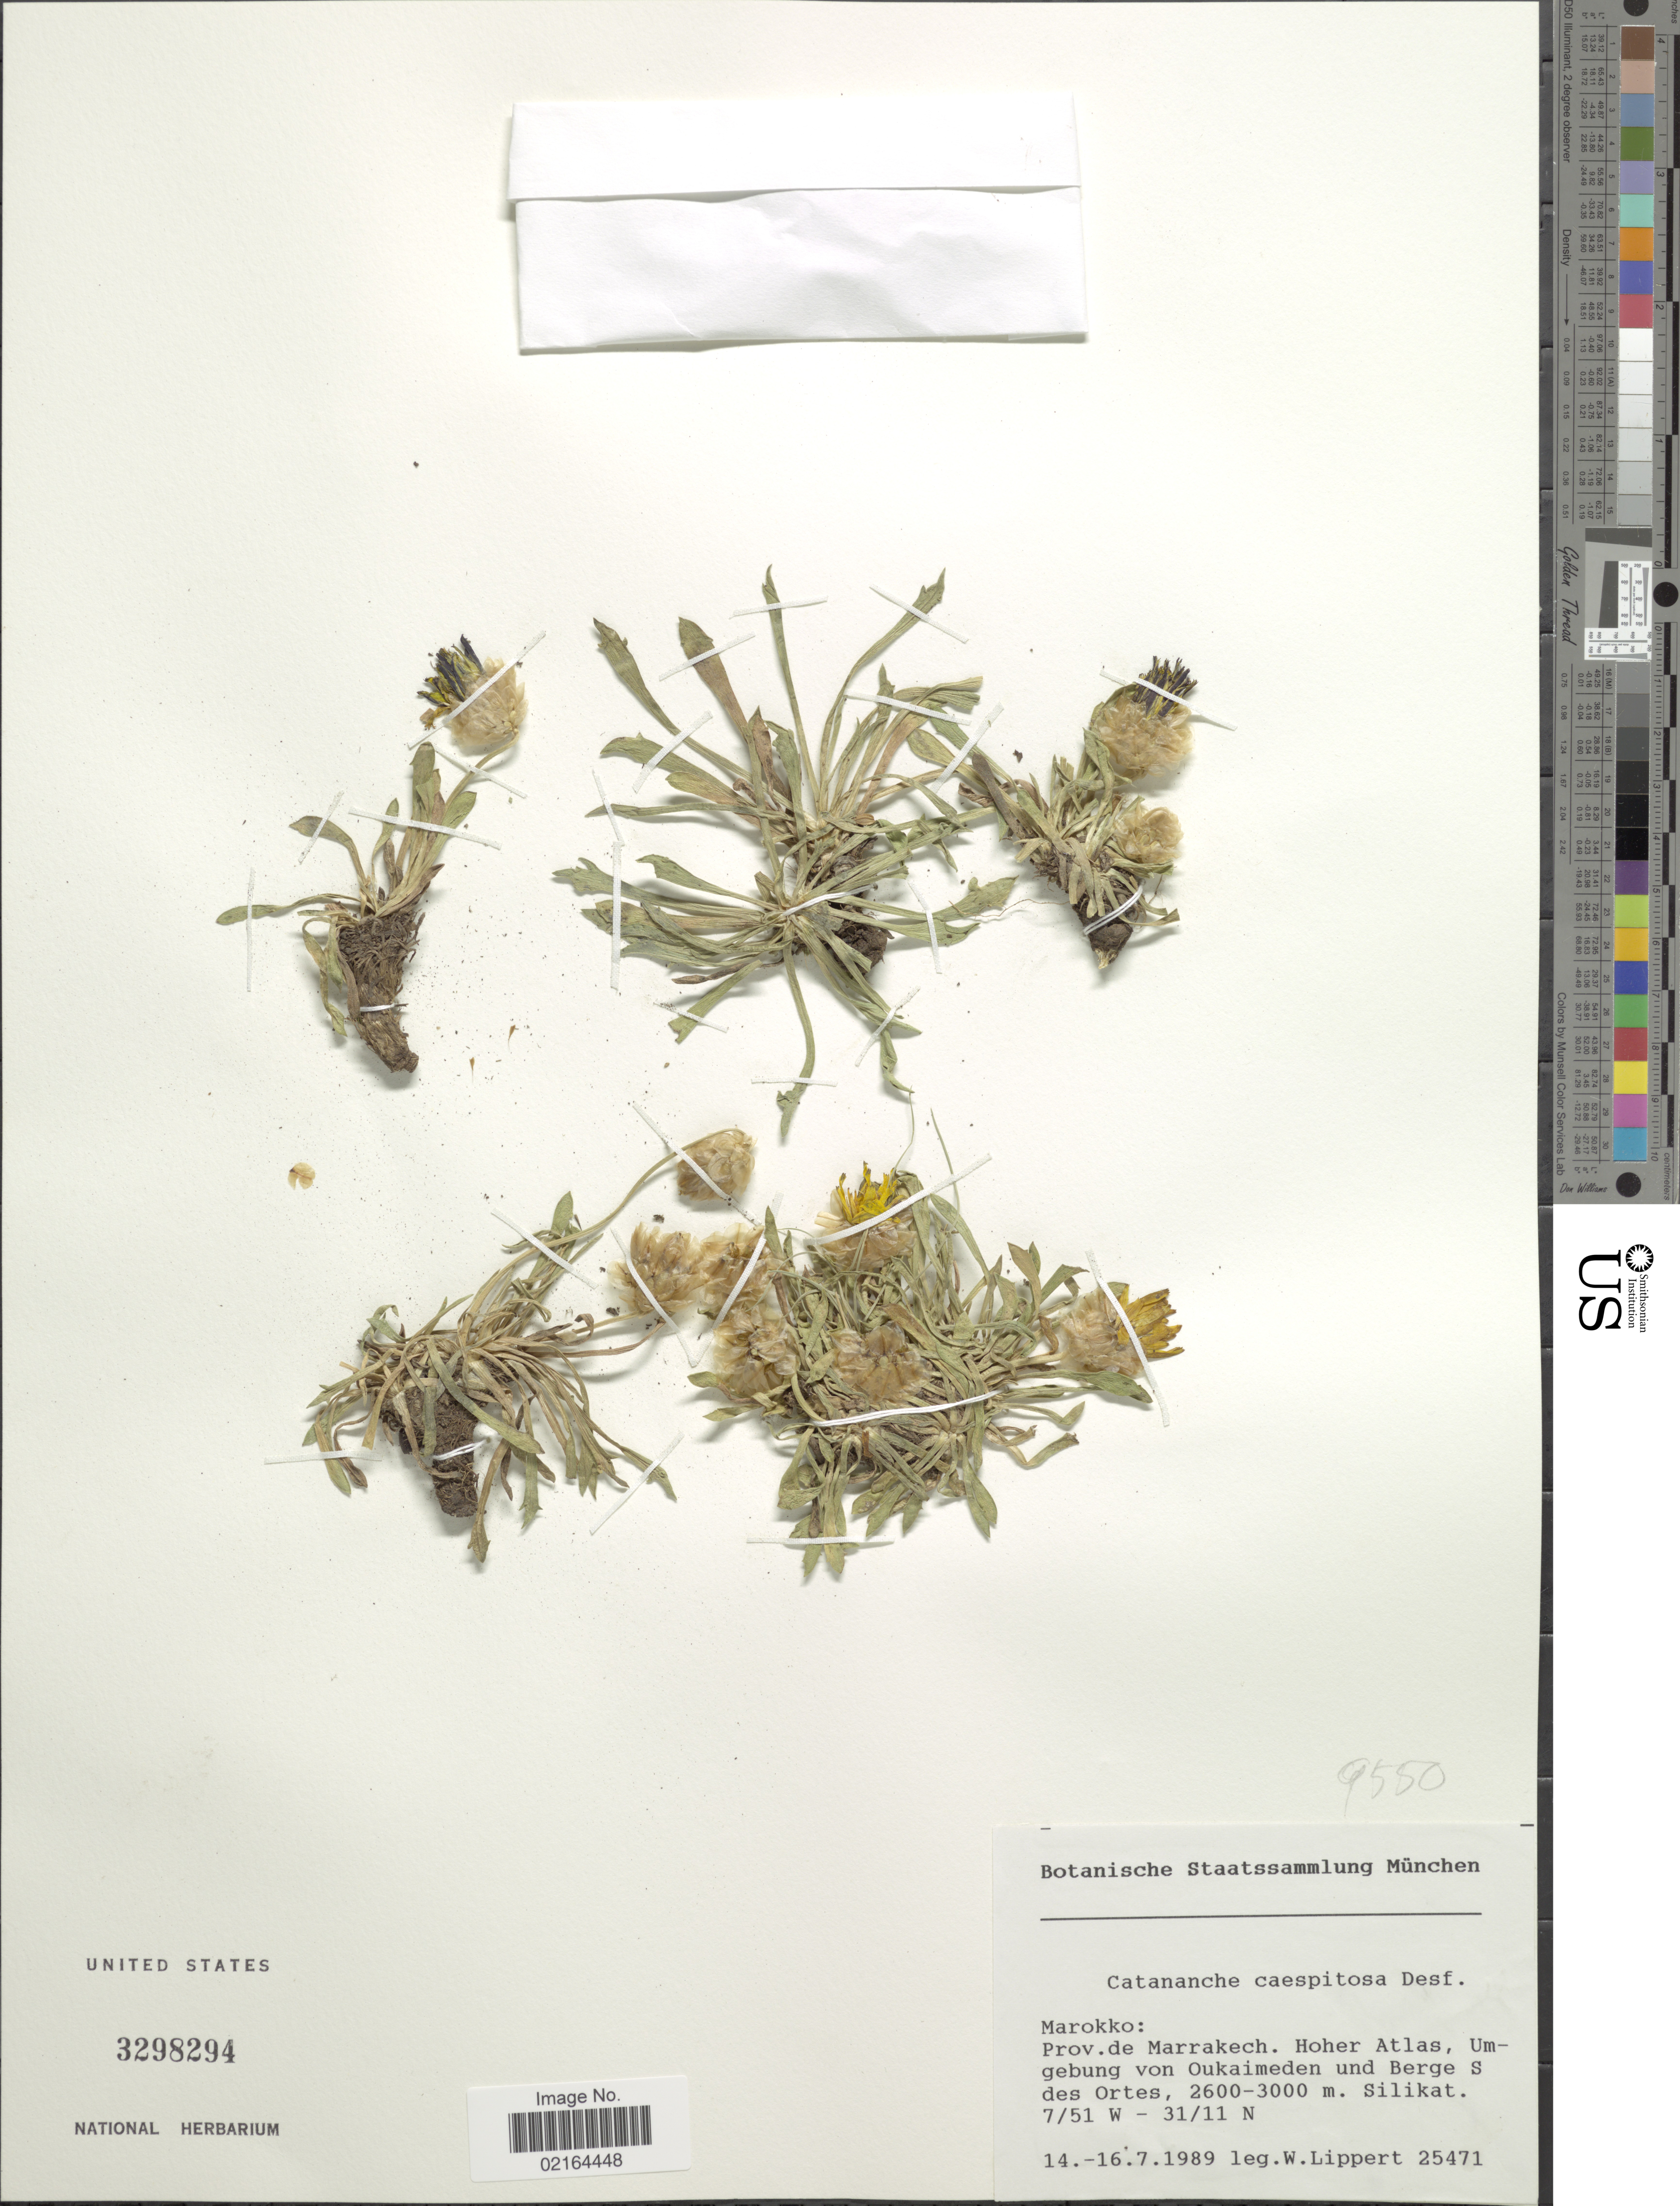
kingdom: Plantae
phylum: Tracheophyta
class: Magnoliopsida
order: Asterales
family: Asteraceae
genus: Catananche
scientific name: Catananche caespitosa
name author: Desf.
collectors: W. Lippert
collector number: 25471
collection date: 1989-07-14/1989-07-16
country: Morocco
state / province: Marrakech-Tensift-Al Haouz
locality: Marokko: Prov. de Marrakech, Hoher Atlas, Umgebung von Oukaimeden und Berge S des Ortes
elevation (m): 2600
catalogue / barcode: US 3298294